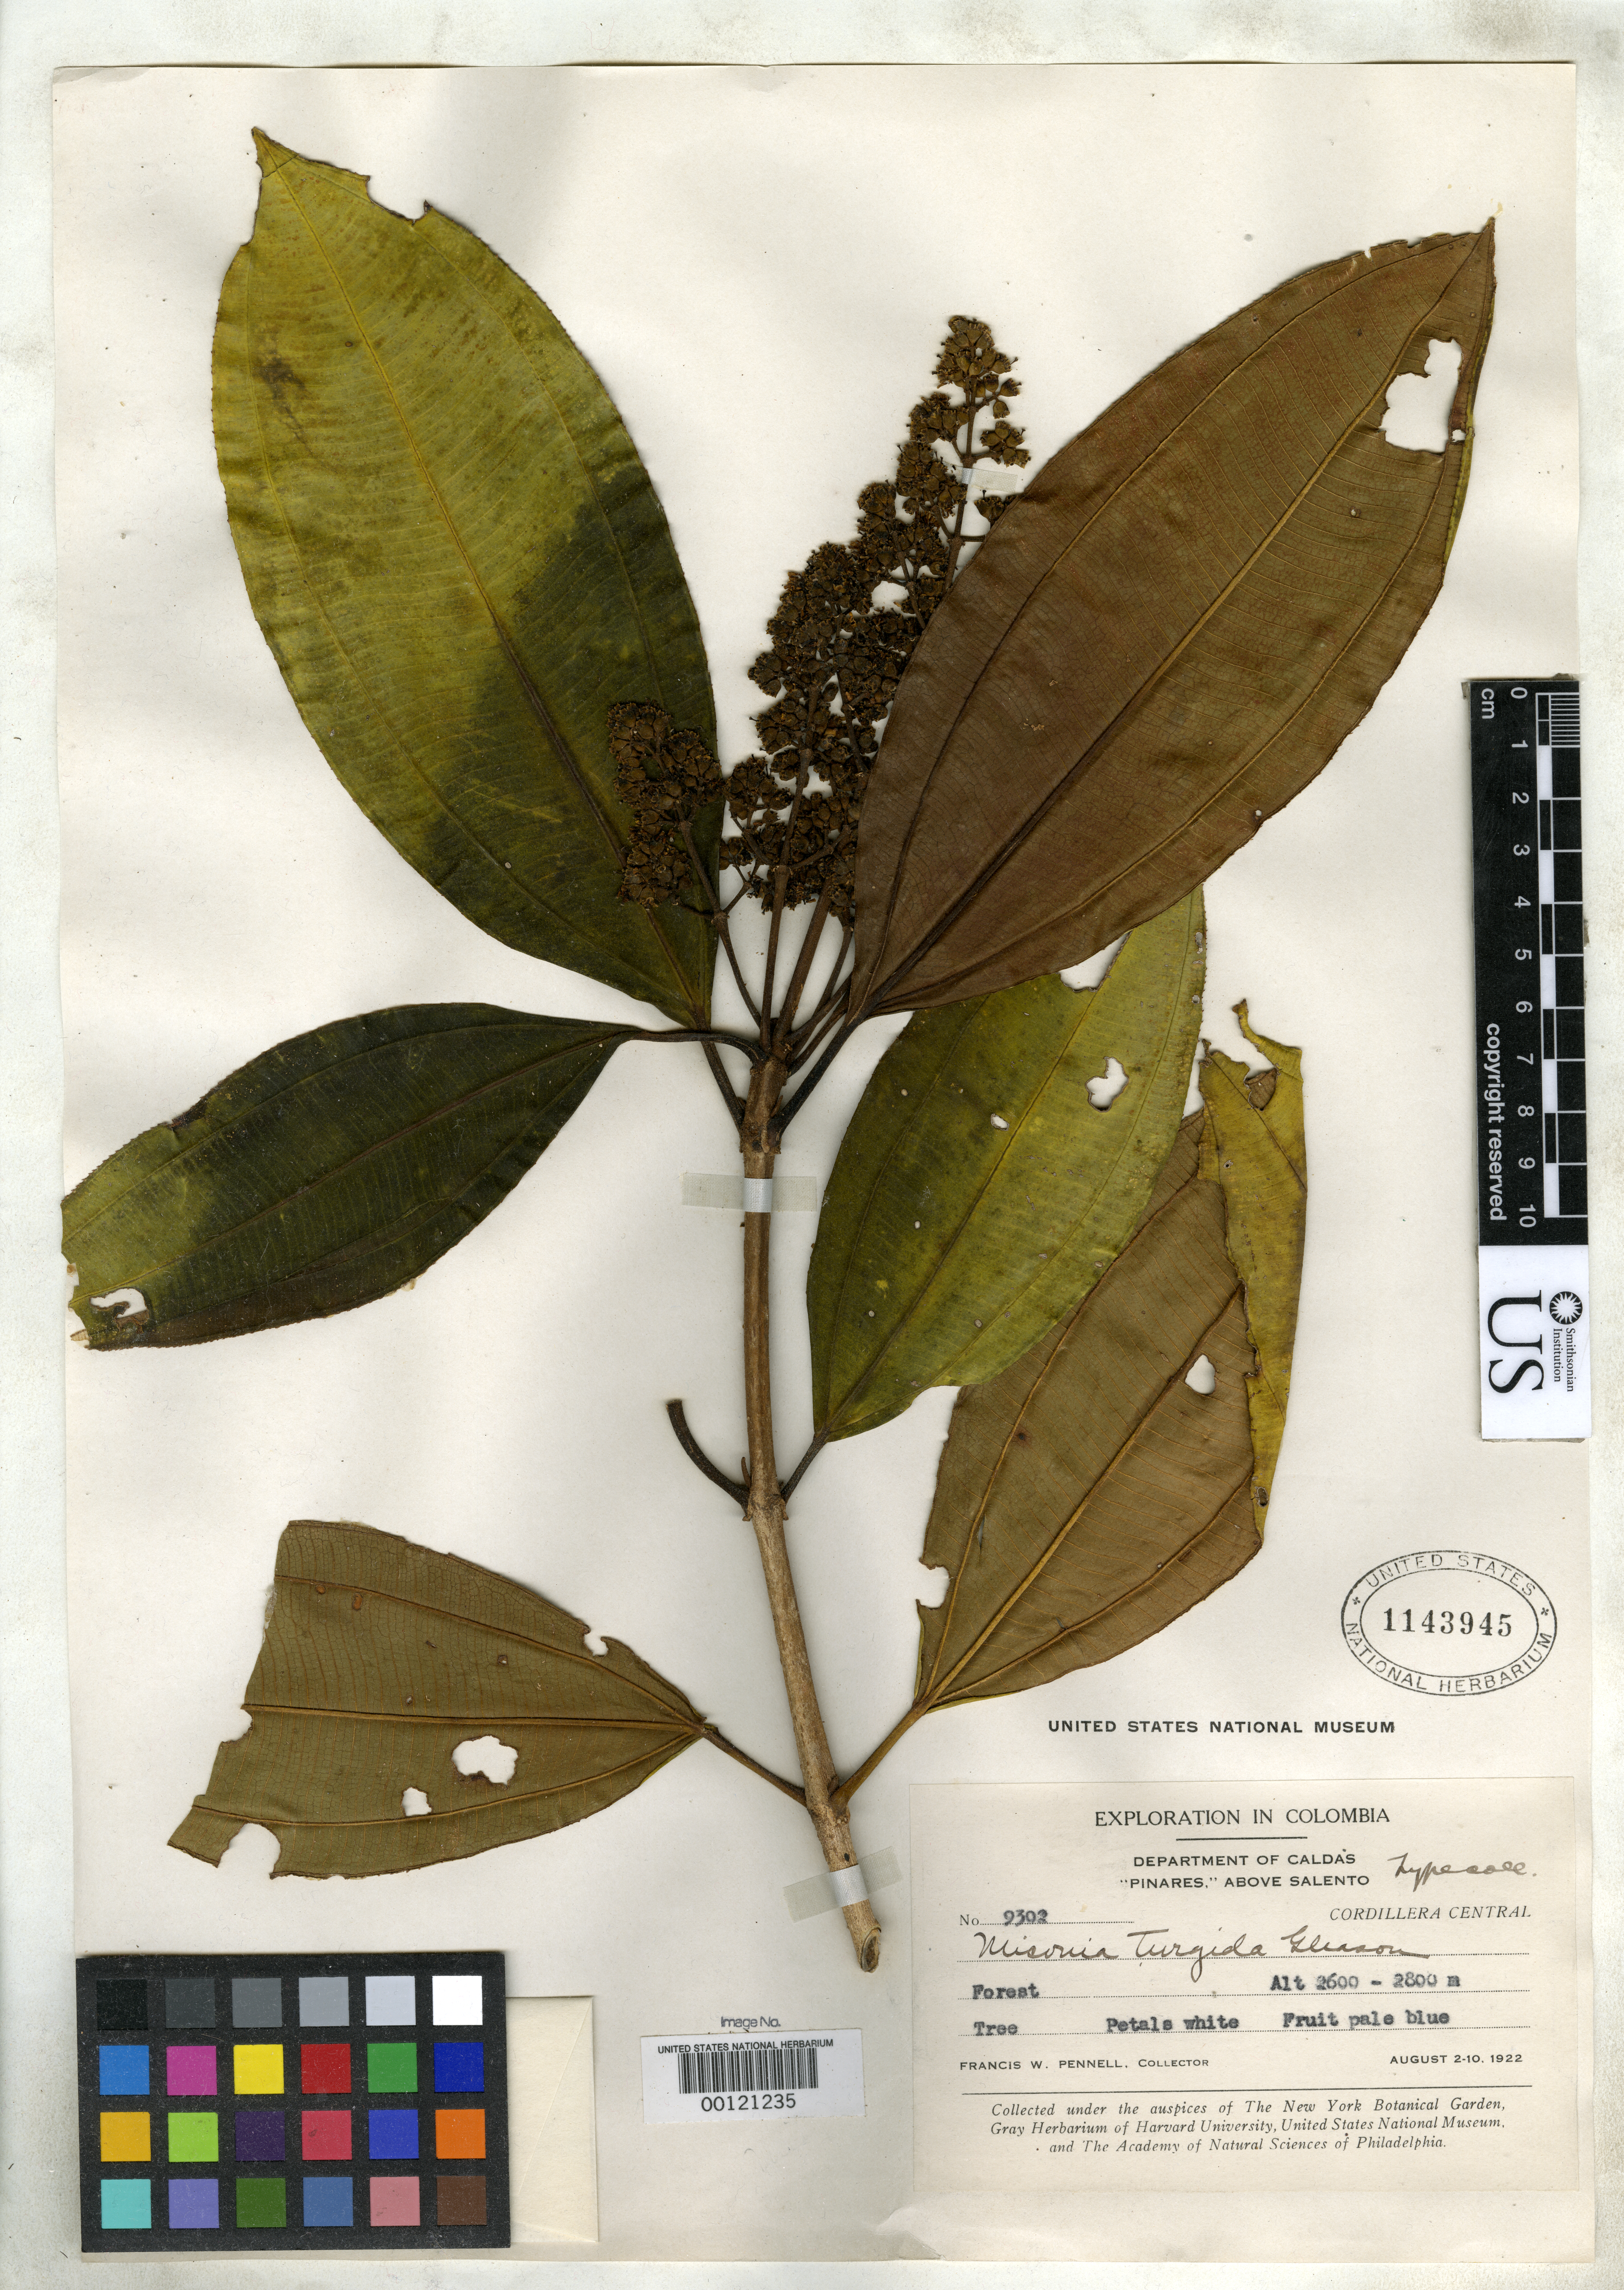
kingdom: Plantae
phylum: Tracheophyta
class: Magnoliopsida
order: Myrtales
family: Melastomataceae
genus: Miconia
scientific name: Miconia turgida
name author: Gleason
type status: Isotype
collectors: F. W. Pennell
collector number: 9302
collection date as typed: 02 Aug 1922 to 10 Aug 1922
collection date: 1922-08-02/1922-08-10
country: Colombia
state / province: Caldas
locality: "Pinares", above Salento.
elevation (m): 2600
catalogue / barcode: US 1143945